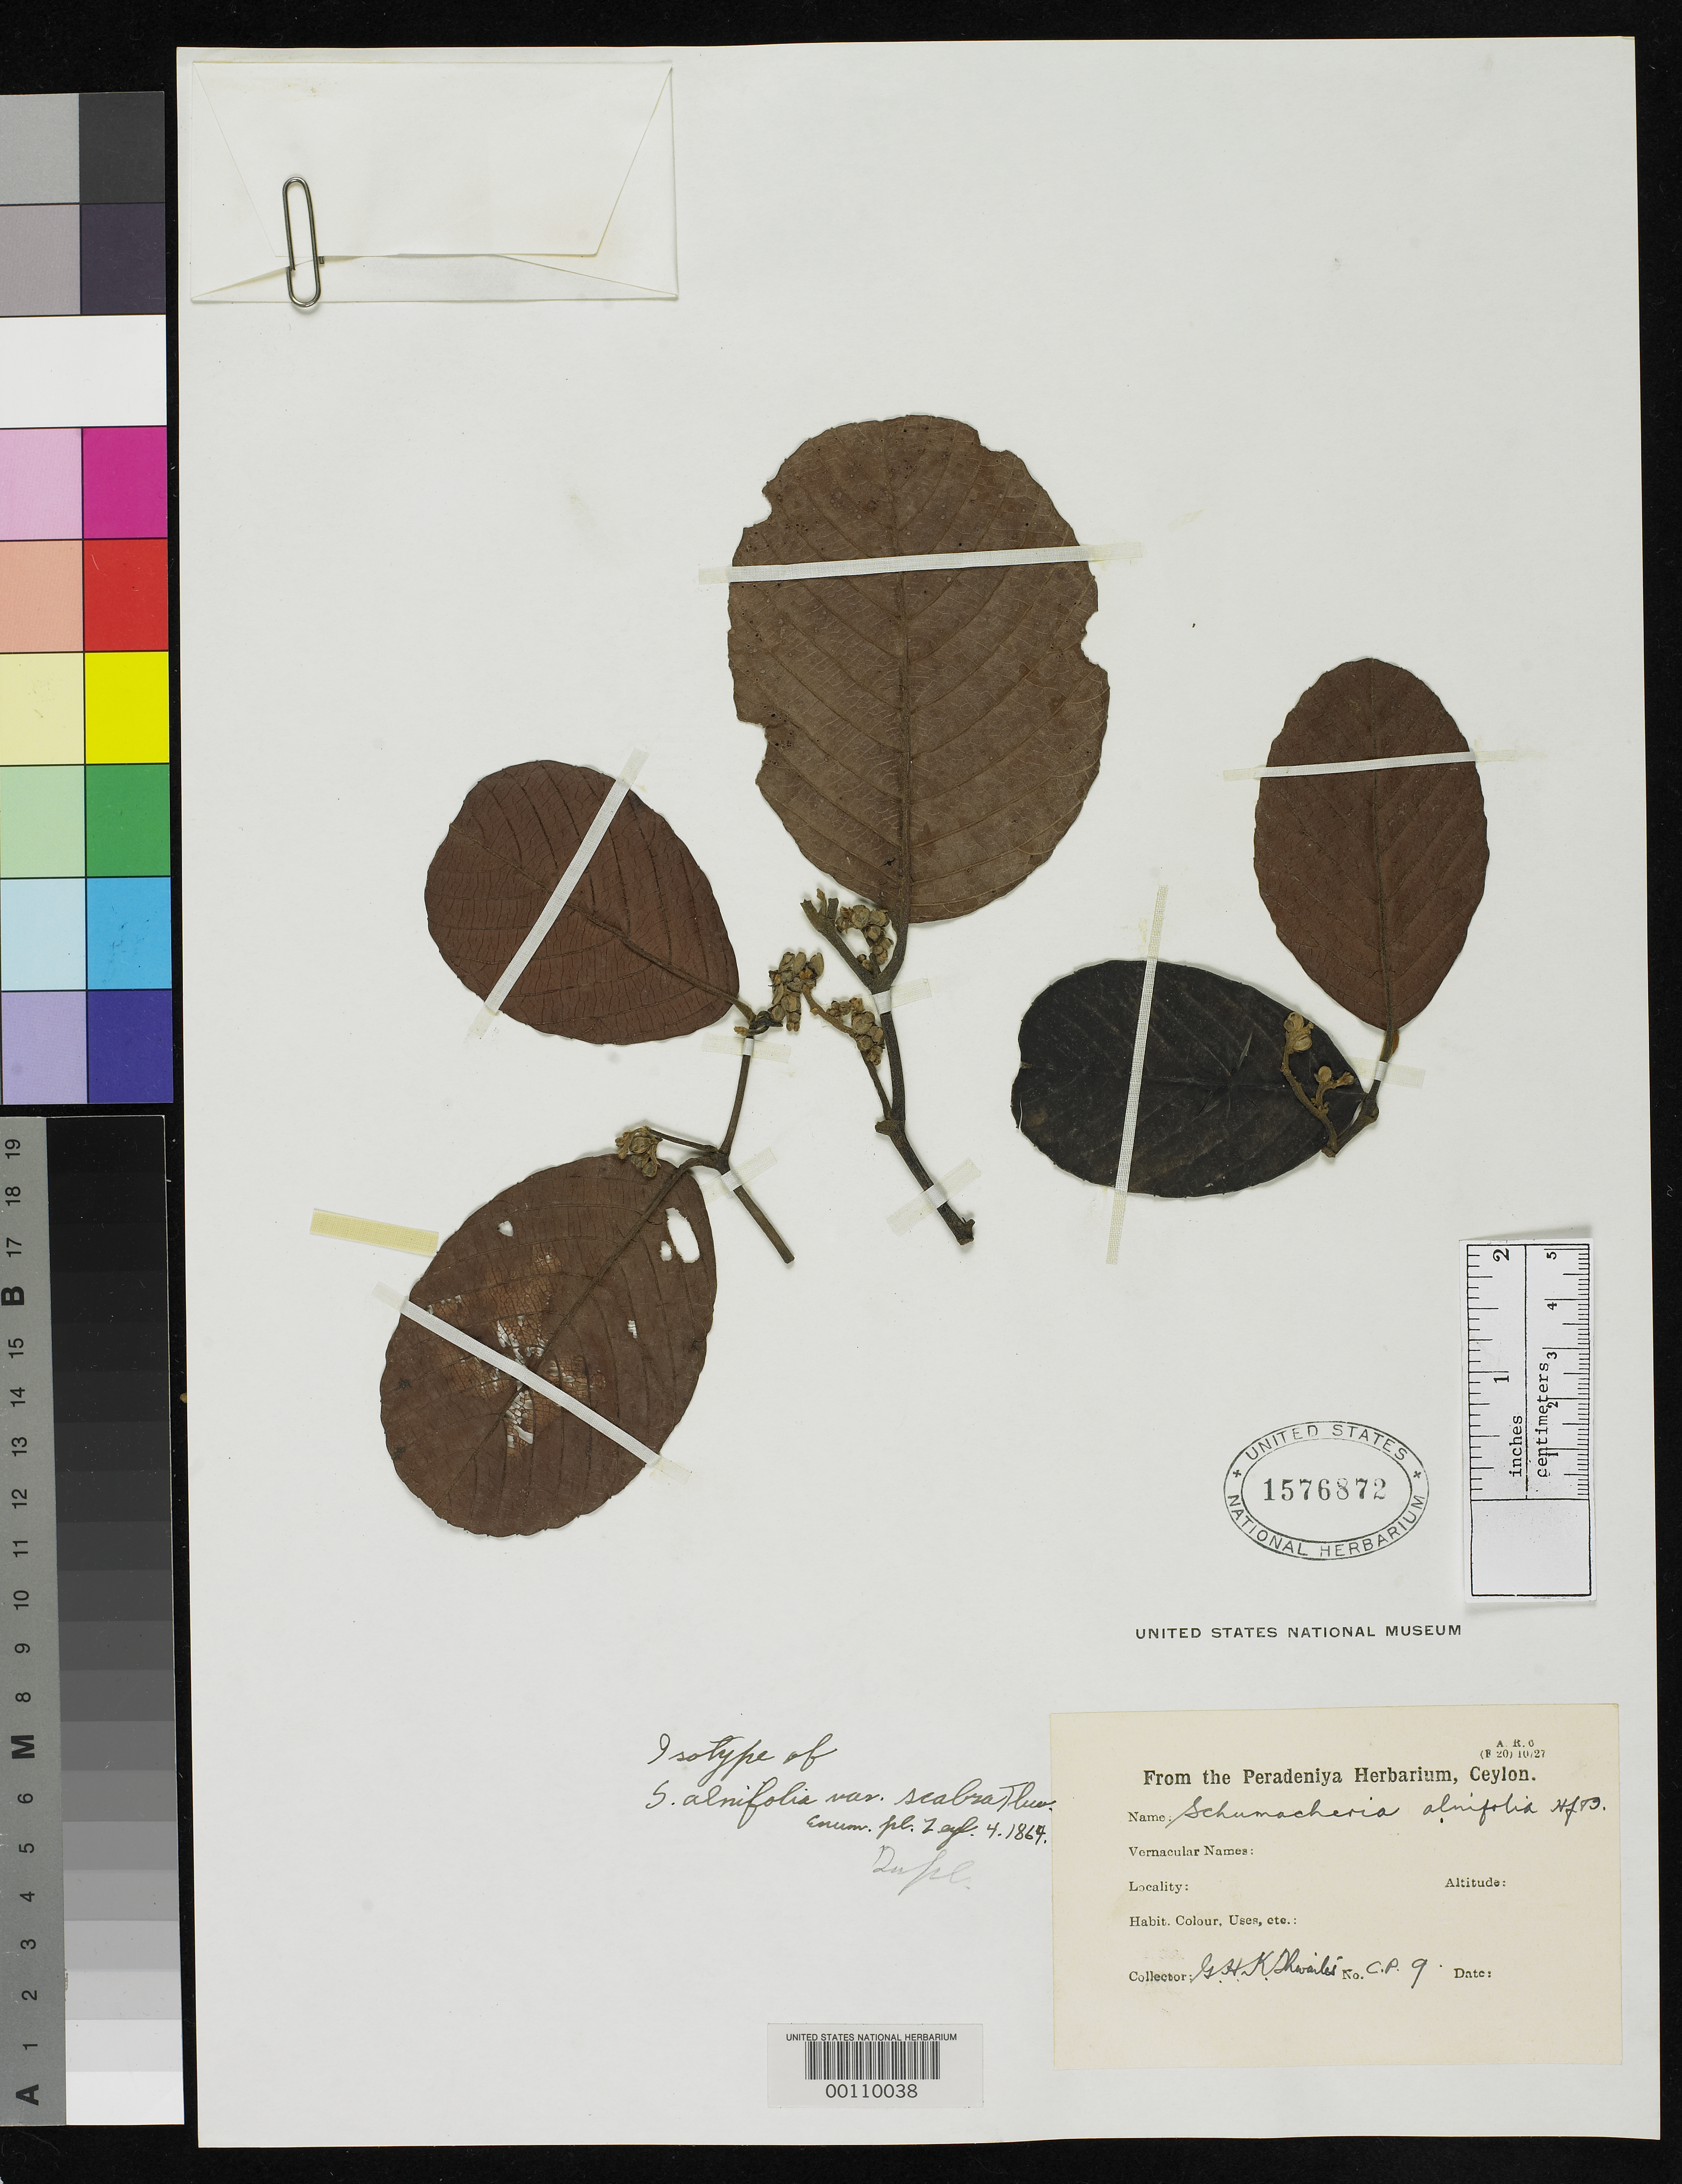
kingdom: Plantae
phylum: Tracheophyta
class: Magnoliopsida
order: Dilleniales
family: Dilleniaceae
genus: Schumacheria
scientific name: Schumacheria alnifolia var. scabra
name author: Thwaites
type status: Isotype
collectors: G. H. K. Thwaites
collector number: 9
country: Sri Lanka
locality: "Ceylon"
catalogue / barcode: US 1576872